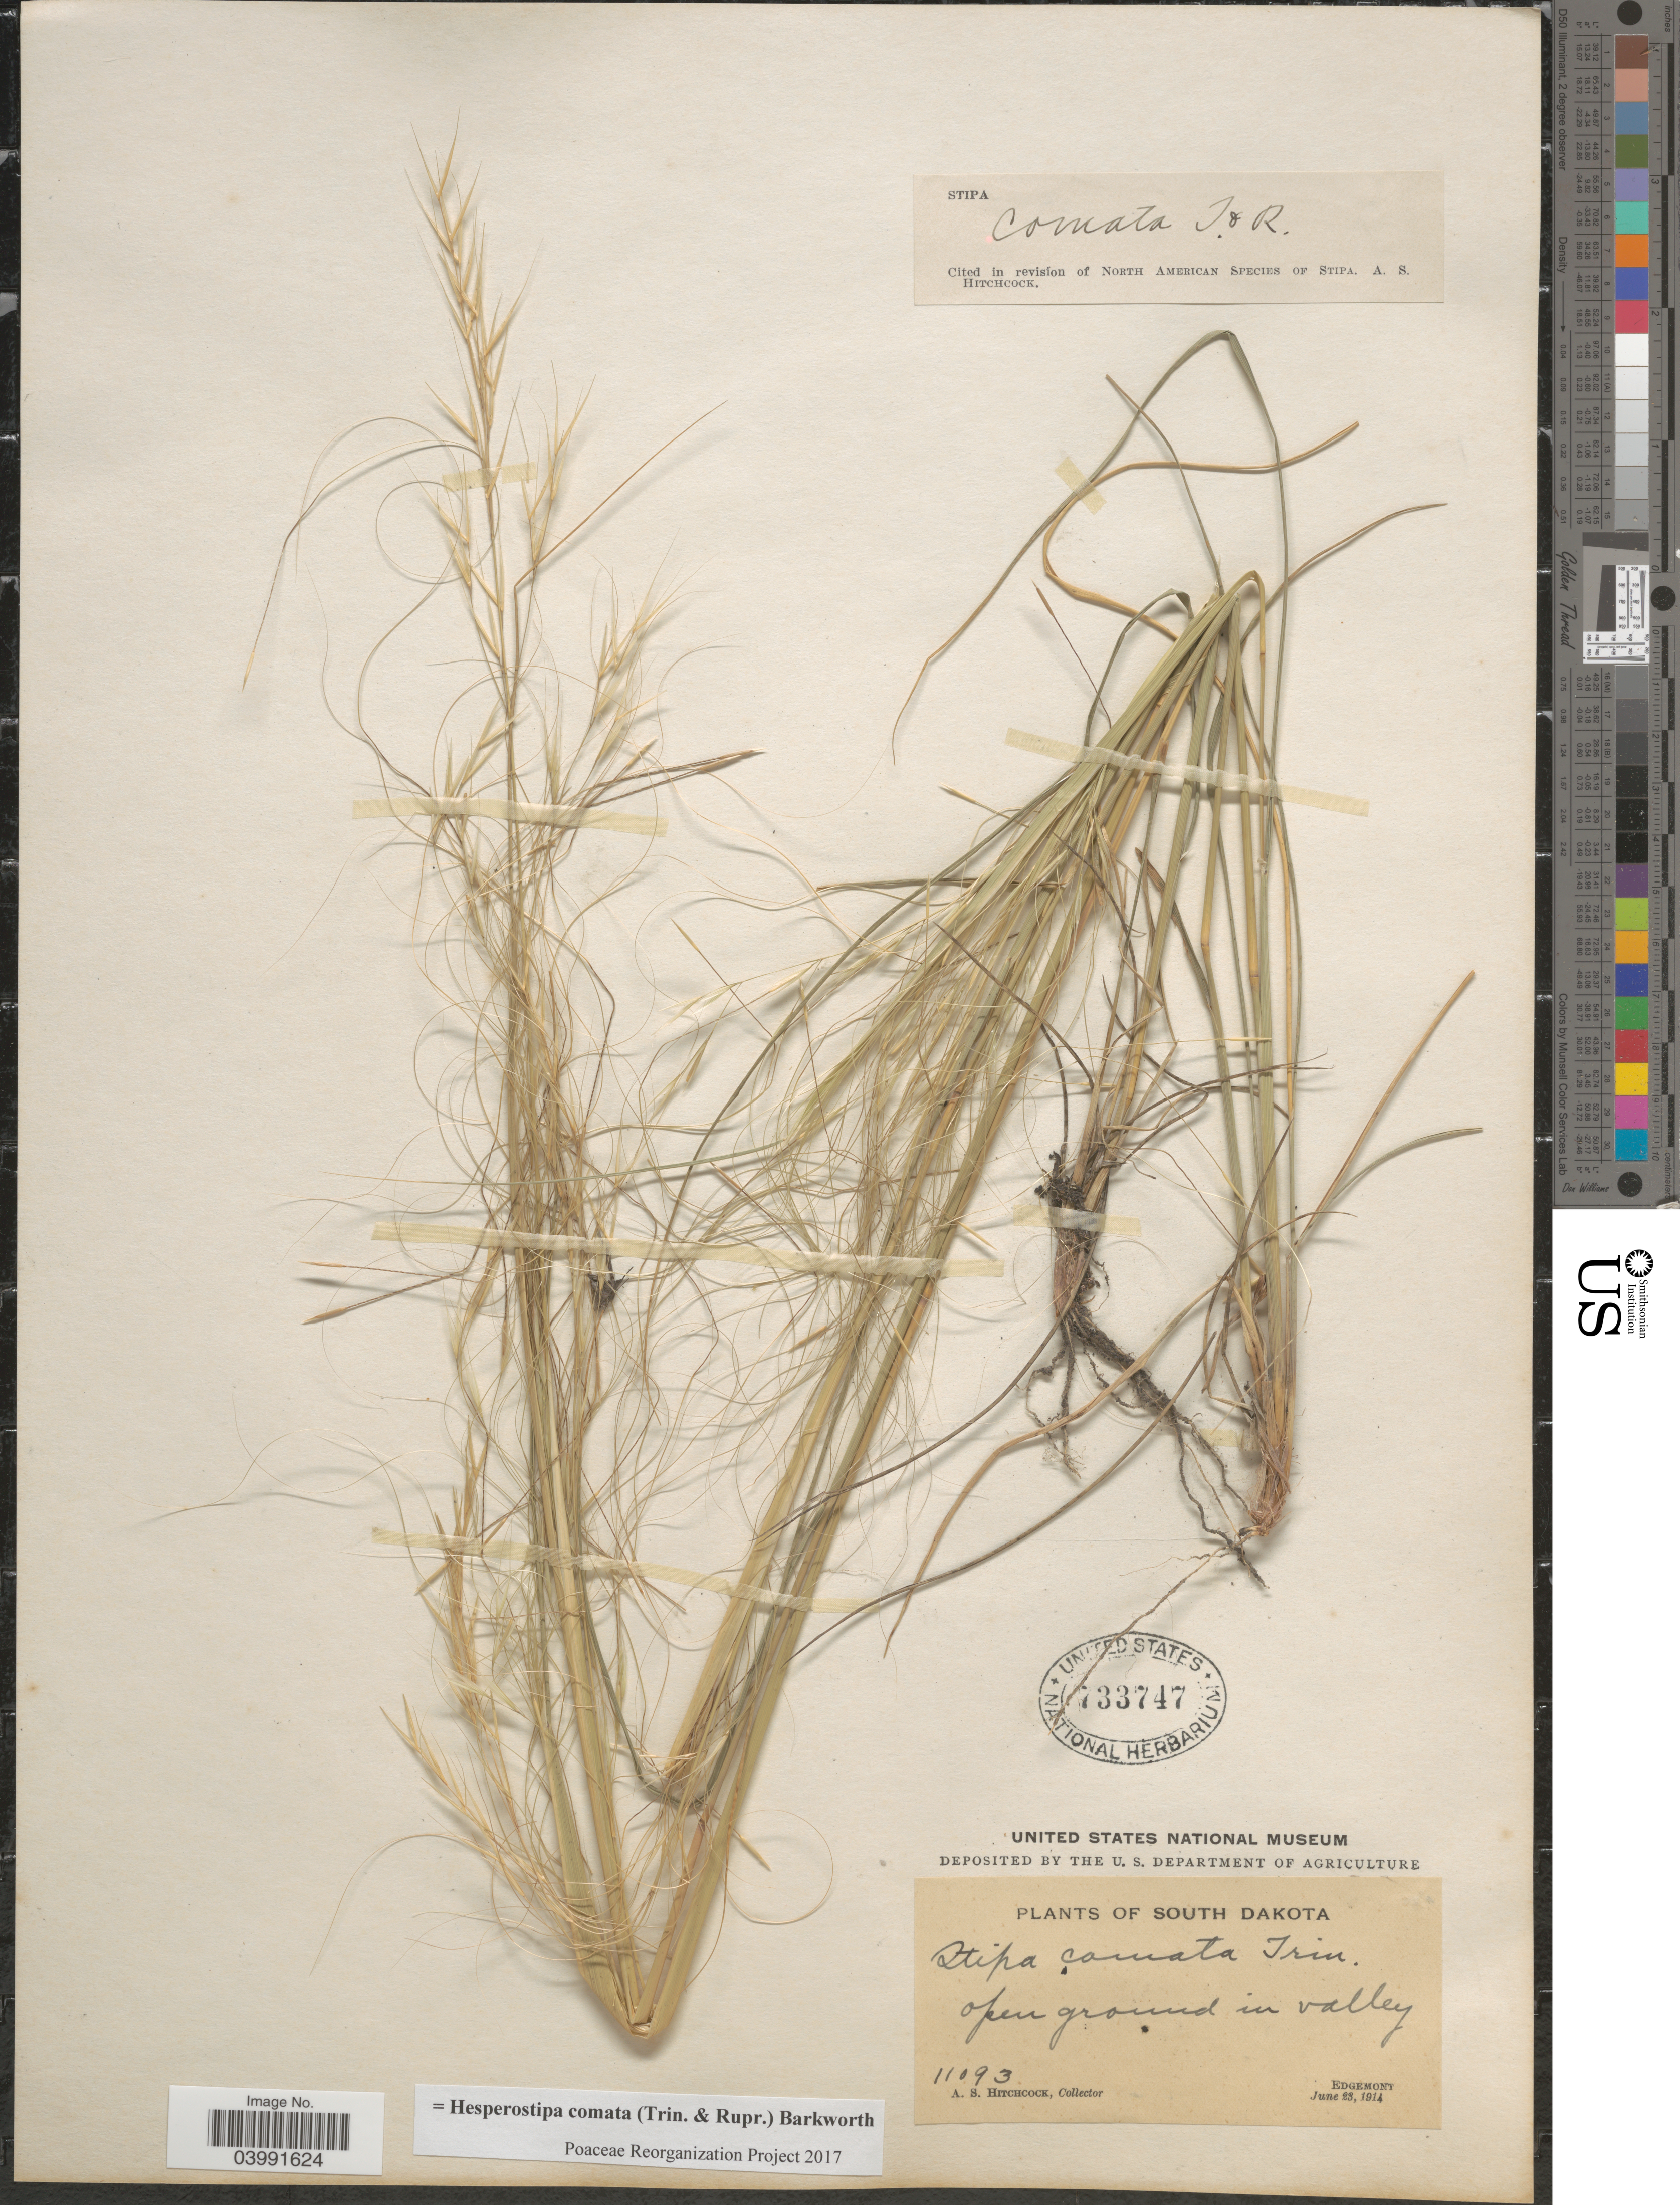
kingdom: Plantae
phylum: Tracheophyta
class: Liliopsida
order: Poales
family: Poaceae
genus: Hesperostipa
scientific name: Hesperostipa comata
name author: (Trin. & Rupr.) Barkworth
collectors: A. S. Hitchcock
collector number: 11093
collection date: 1914-06-23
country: United States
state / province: South Dakota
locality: In valley. Edgemont.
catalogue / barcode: US 733747